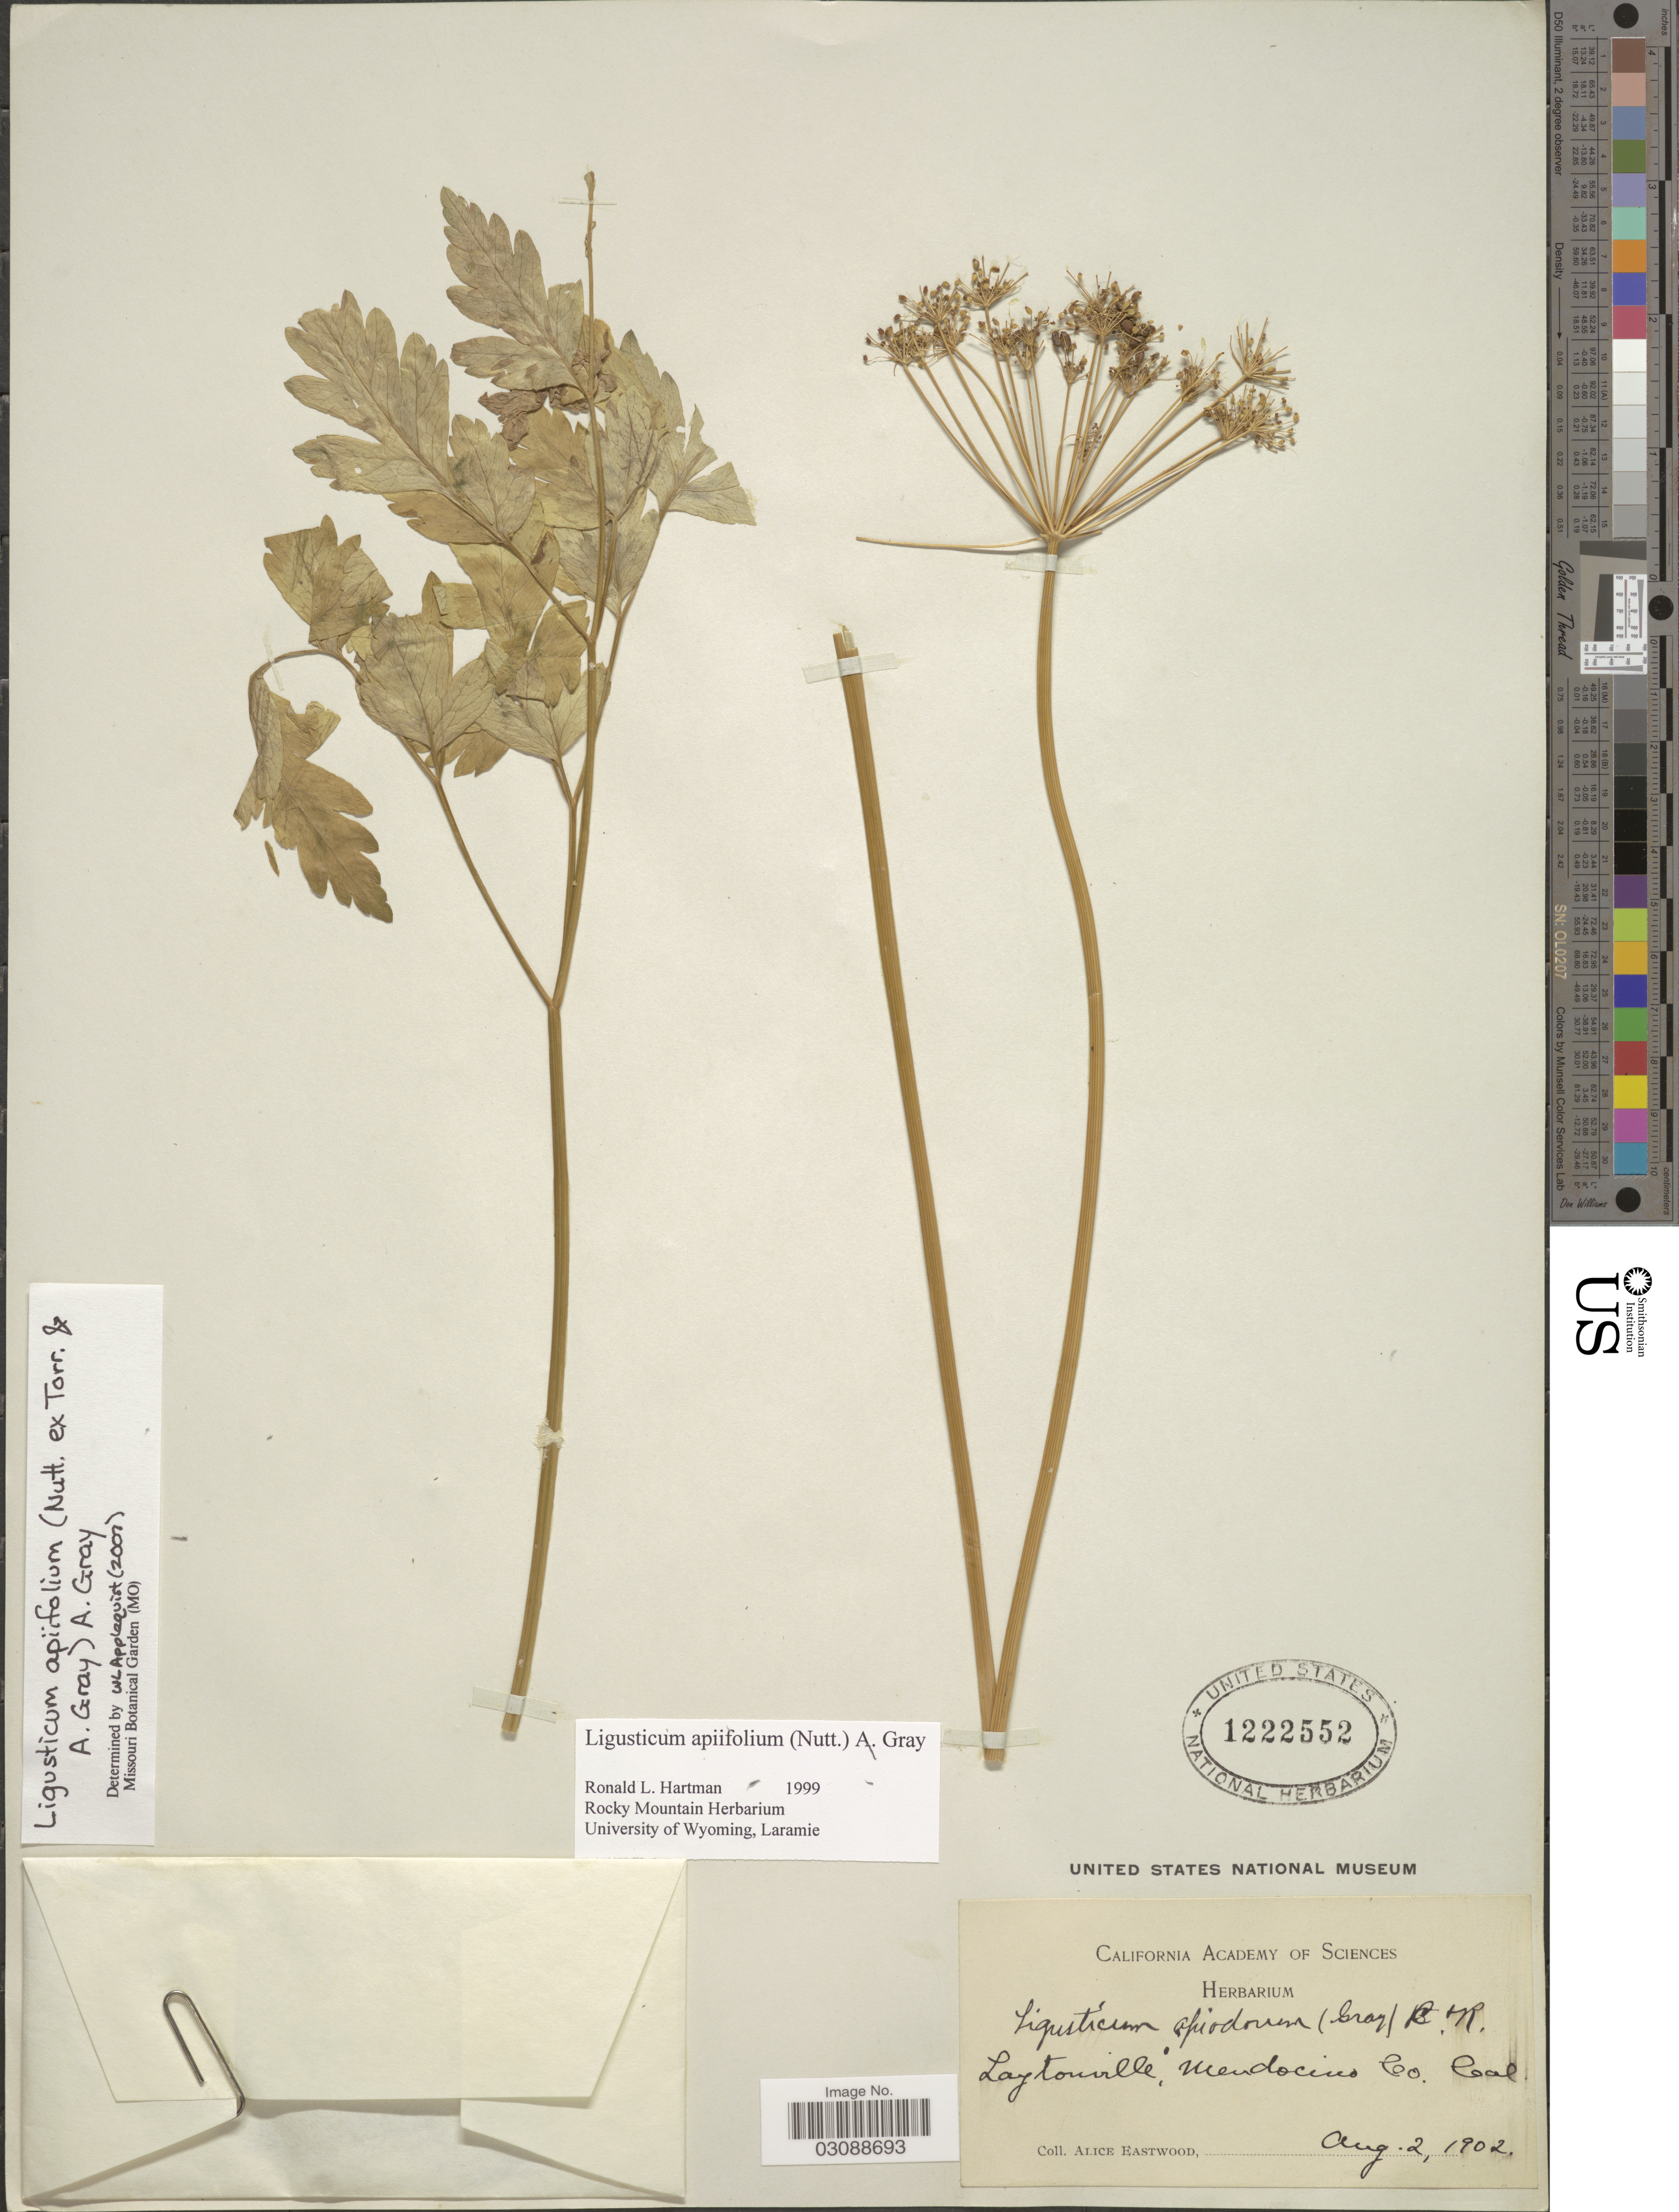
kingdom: Plantae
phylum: Tracheophyta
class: Magnoliopsida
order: Apiales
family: Apiaceae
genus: Ligusticum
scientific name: Ligusticum apiifolium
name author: (Nutt. ex Torr. & A. Gray) A. Gray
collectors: A. Eastwood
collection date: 1902-08-02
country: United States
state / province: California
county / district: Mendocino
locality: Laytonville, Mendocino Co.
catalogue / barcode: US 1222552